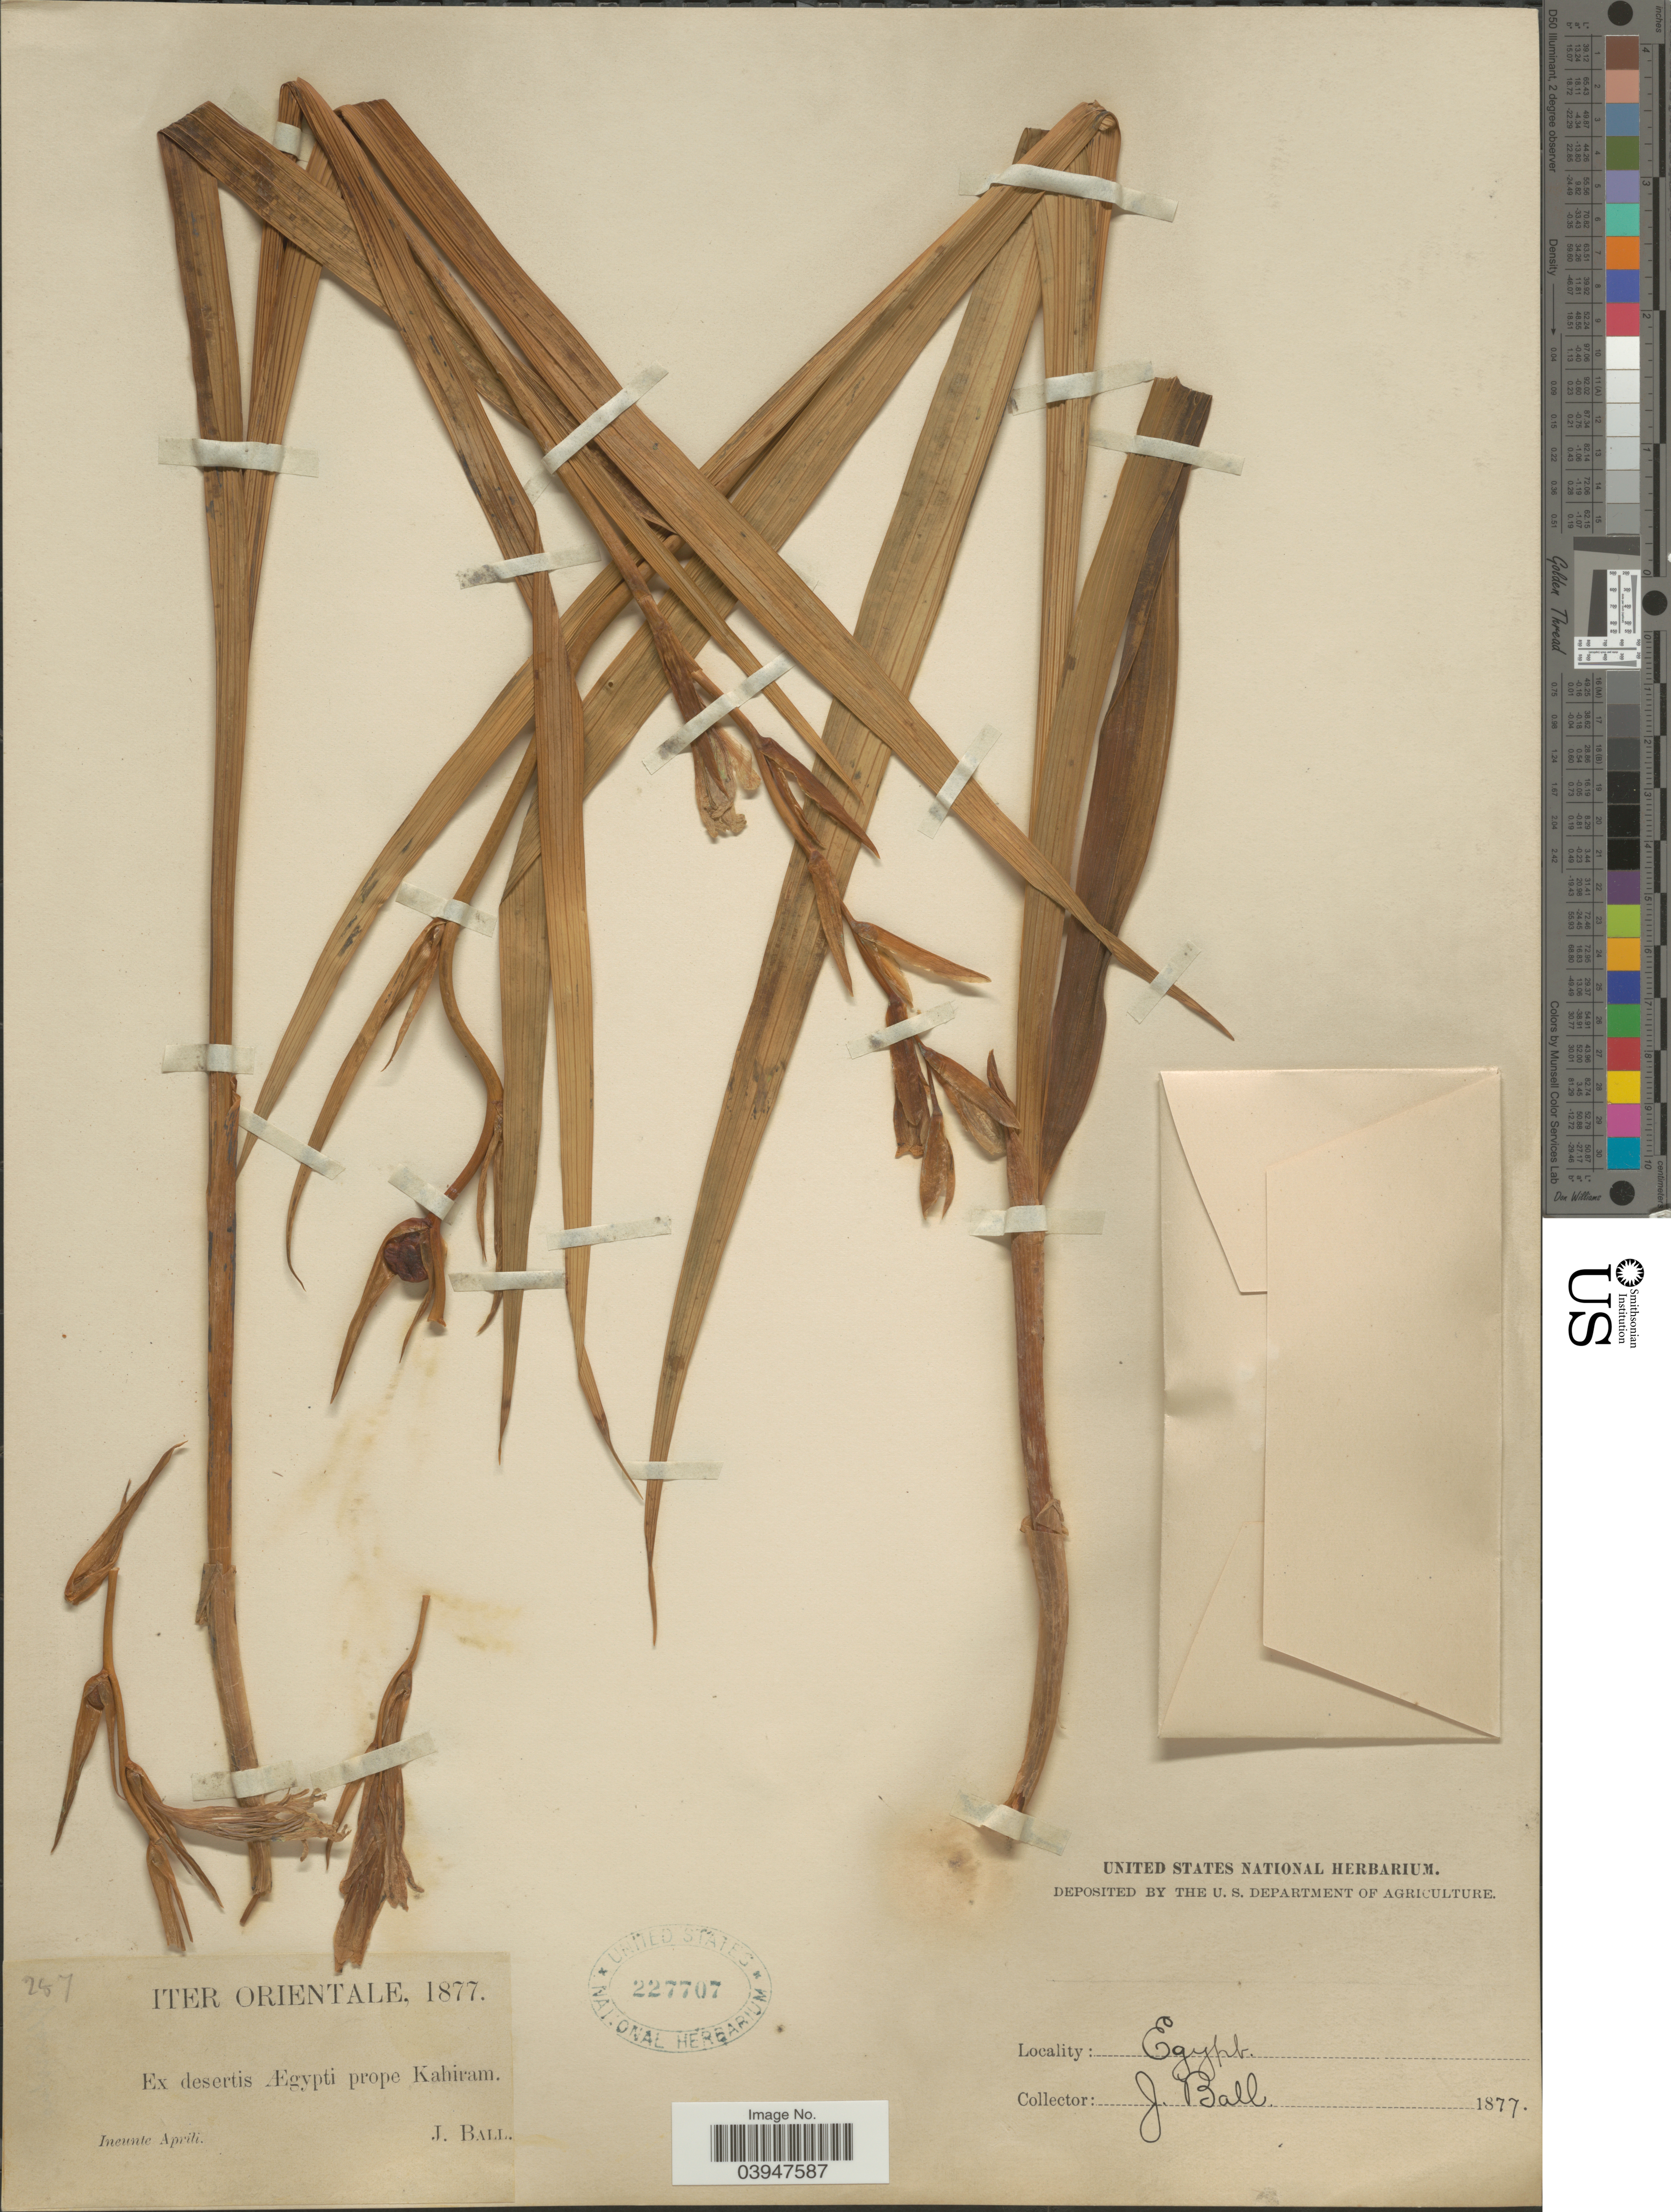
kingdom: Plantae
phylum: Tracheophyta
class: Liliopsida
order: Asparagales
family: Iridaceae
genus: Gladiolus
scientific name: Gladiolus sp.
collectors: J. Ball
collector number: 287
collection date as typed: Ineunte Aprili 1877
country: Egypt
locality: Iter Orientale. Ex desertis Ægypti prope Kahiram.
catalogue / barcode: US 227707